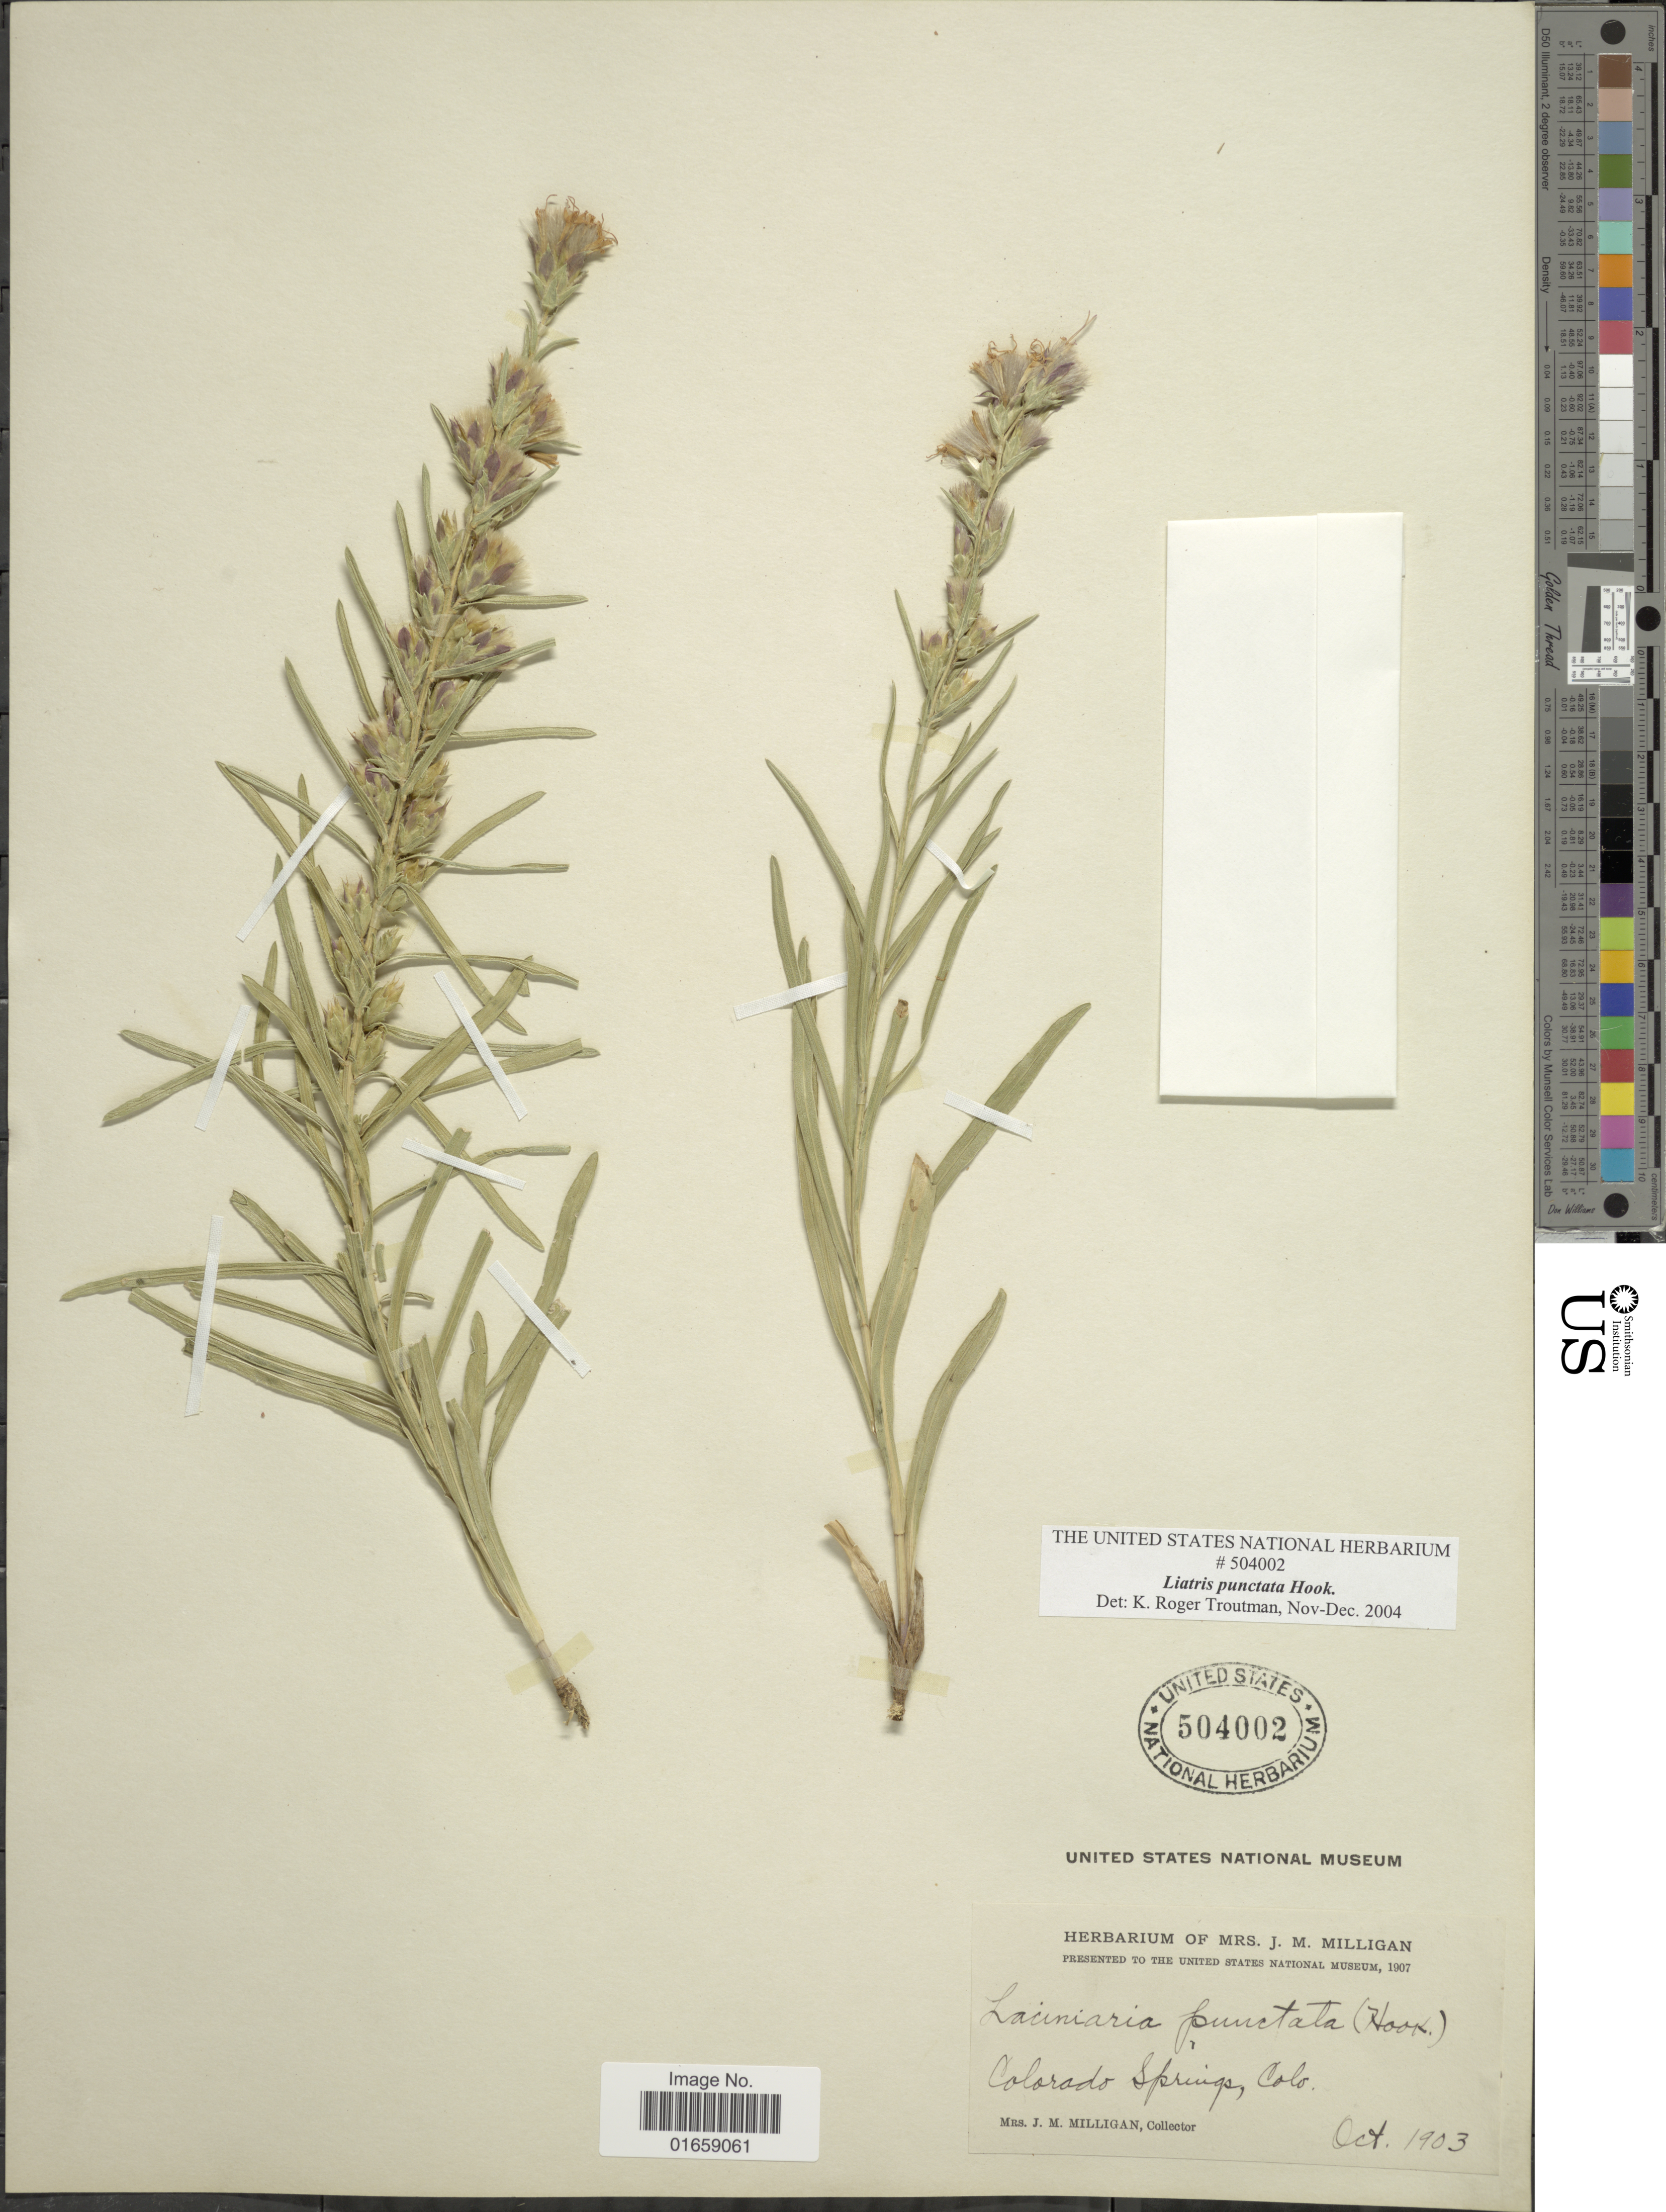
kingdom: Plantae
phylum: Tracheophyta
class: Magnoliopsida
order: Asterales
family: Asteraceae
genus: Liatris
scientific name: Liatris punctata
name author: Hook.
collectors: J. M. Milligan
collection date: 1903-10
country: United States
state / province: Colorado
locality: Colorado Springs, Colo.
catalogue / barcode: US 504002